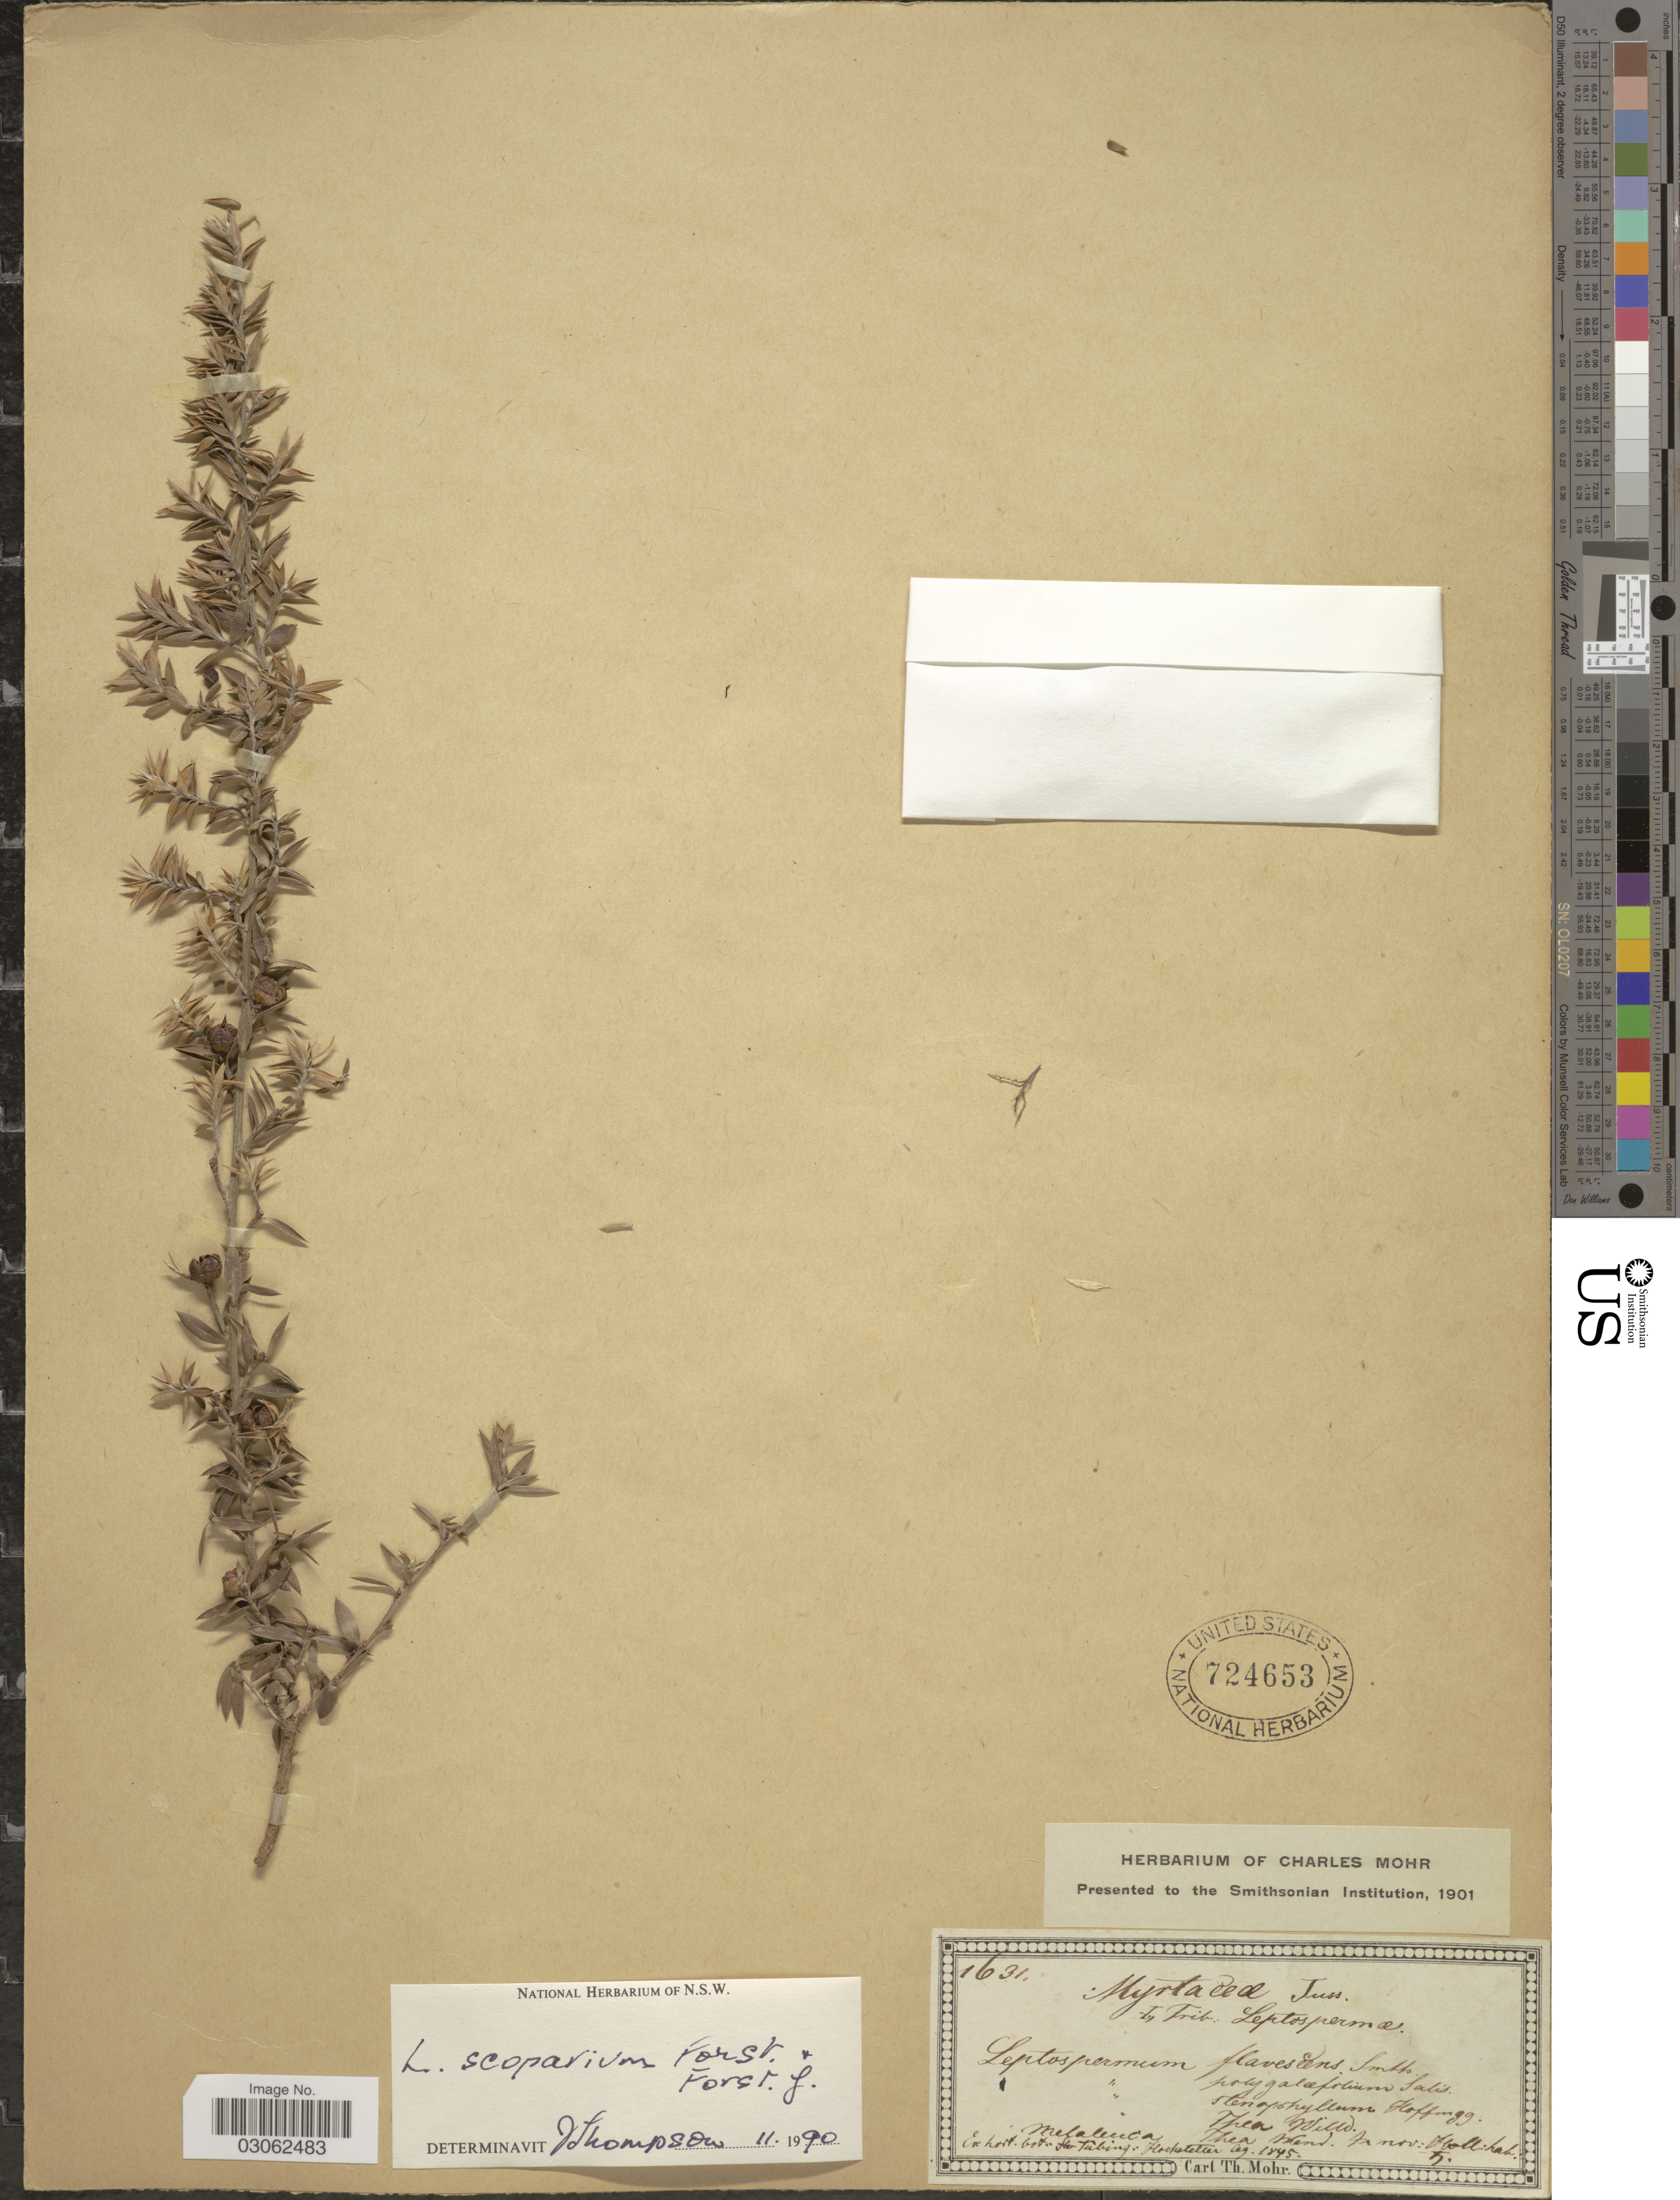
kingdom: Plantae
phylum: Tracheophyta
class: Magnoliopsida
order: Myrtales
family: Myrtaceae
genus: Leptospermum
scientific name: Leptospermum scoparium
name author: J.R. Forst. & G. Forst.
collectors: -. Hochstetter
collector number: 1631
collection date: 1845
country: Australia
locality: In nov: Holl.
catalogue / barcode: US 724653